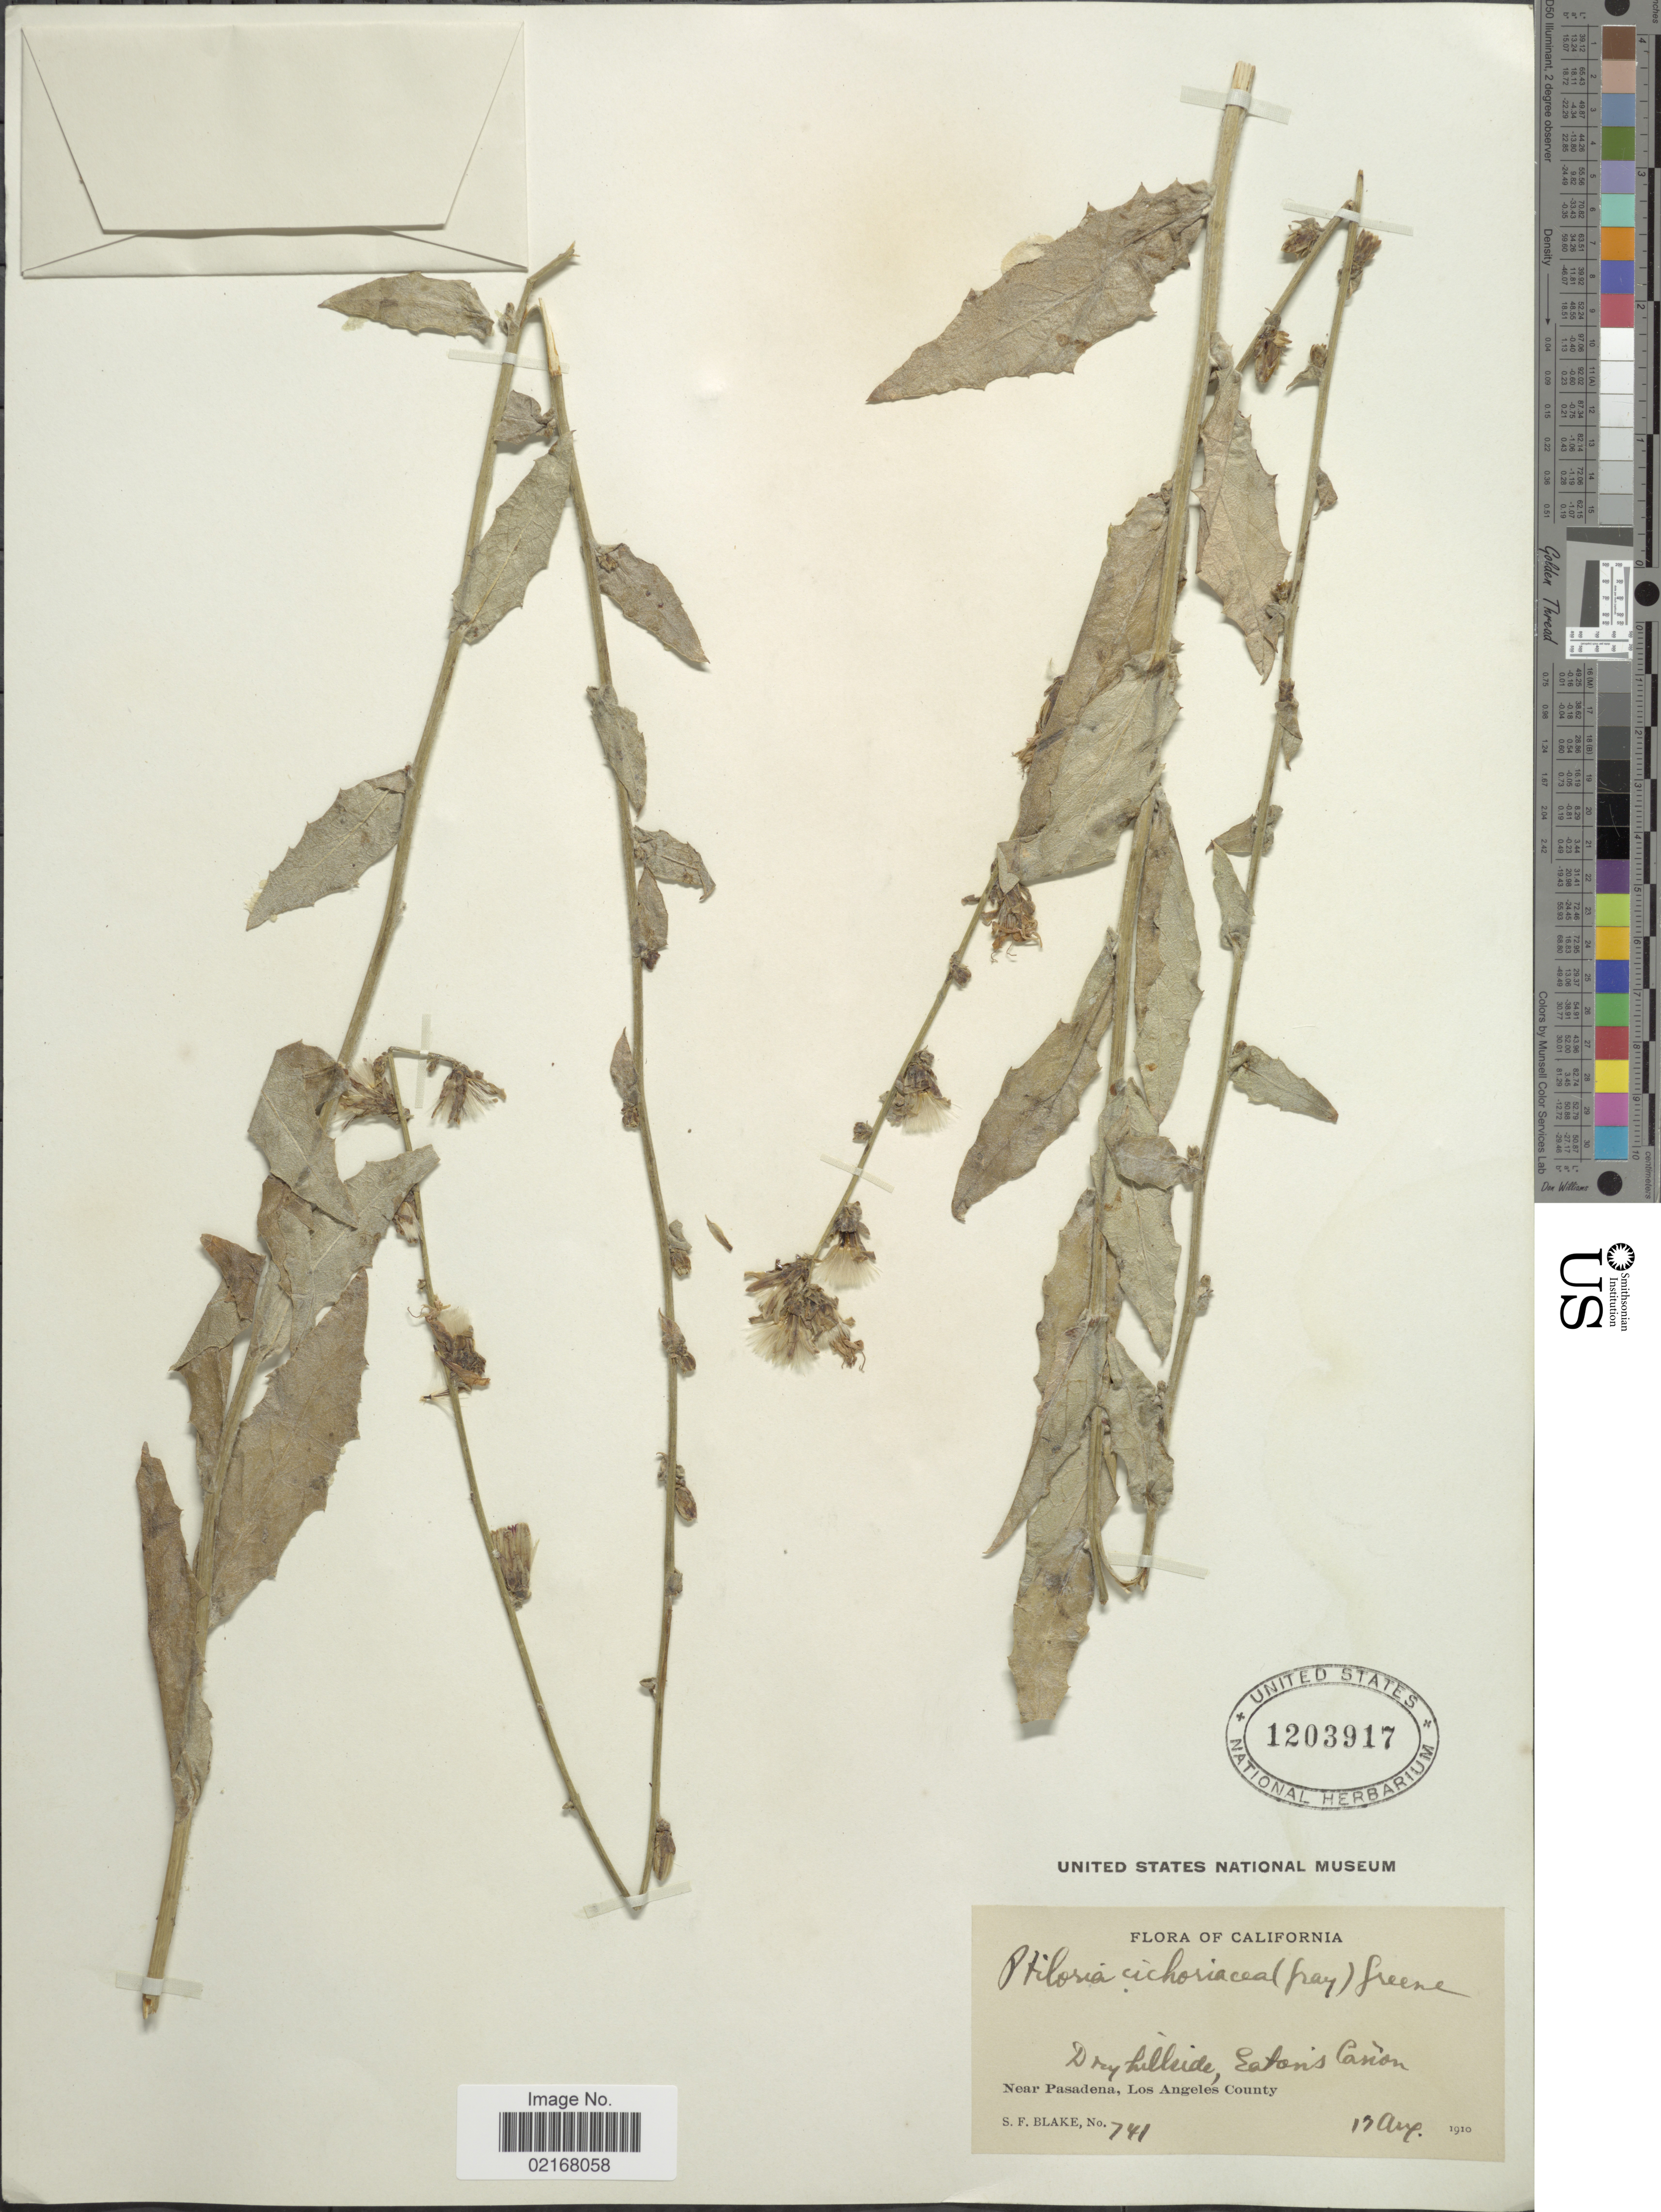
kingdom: Plantae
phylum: Tracheophyta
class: Magnoliopsida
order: Asterales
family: Asteraceae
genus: Stephanomeria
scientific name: Stephanomeria cichoriacea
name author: A. Gray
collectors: S. Blake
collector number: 741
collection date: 1910-08-17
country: United States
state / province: California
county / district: Los Angeles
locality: Dry hillside, Eaton's Cañon. Near Pasadena, Los Angeles County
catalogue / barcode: US 1203917